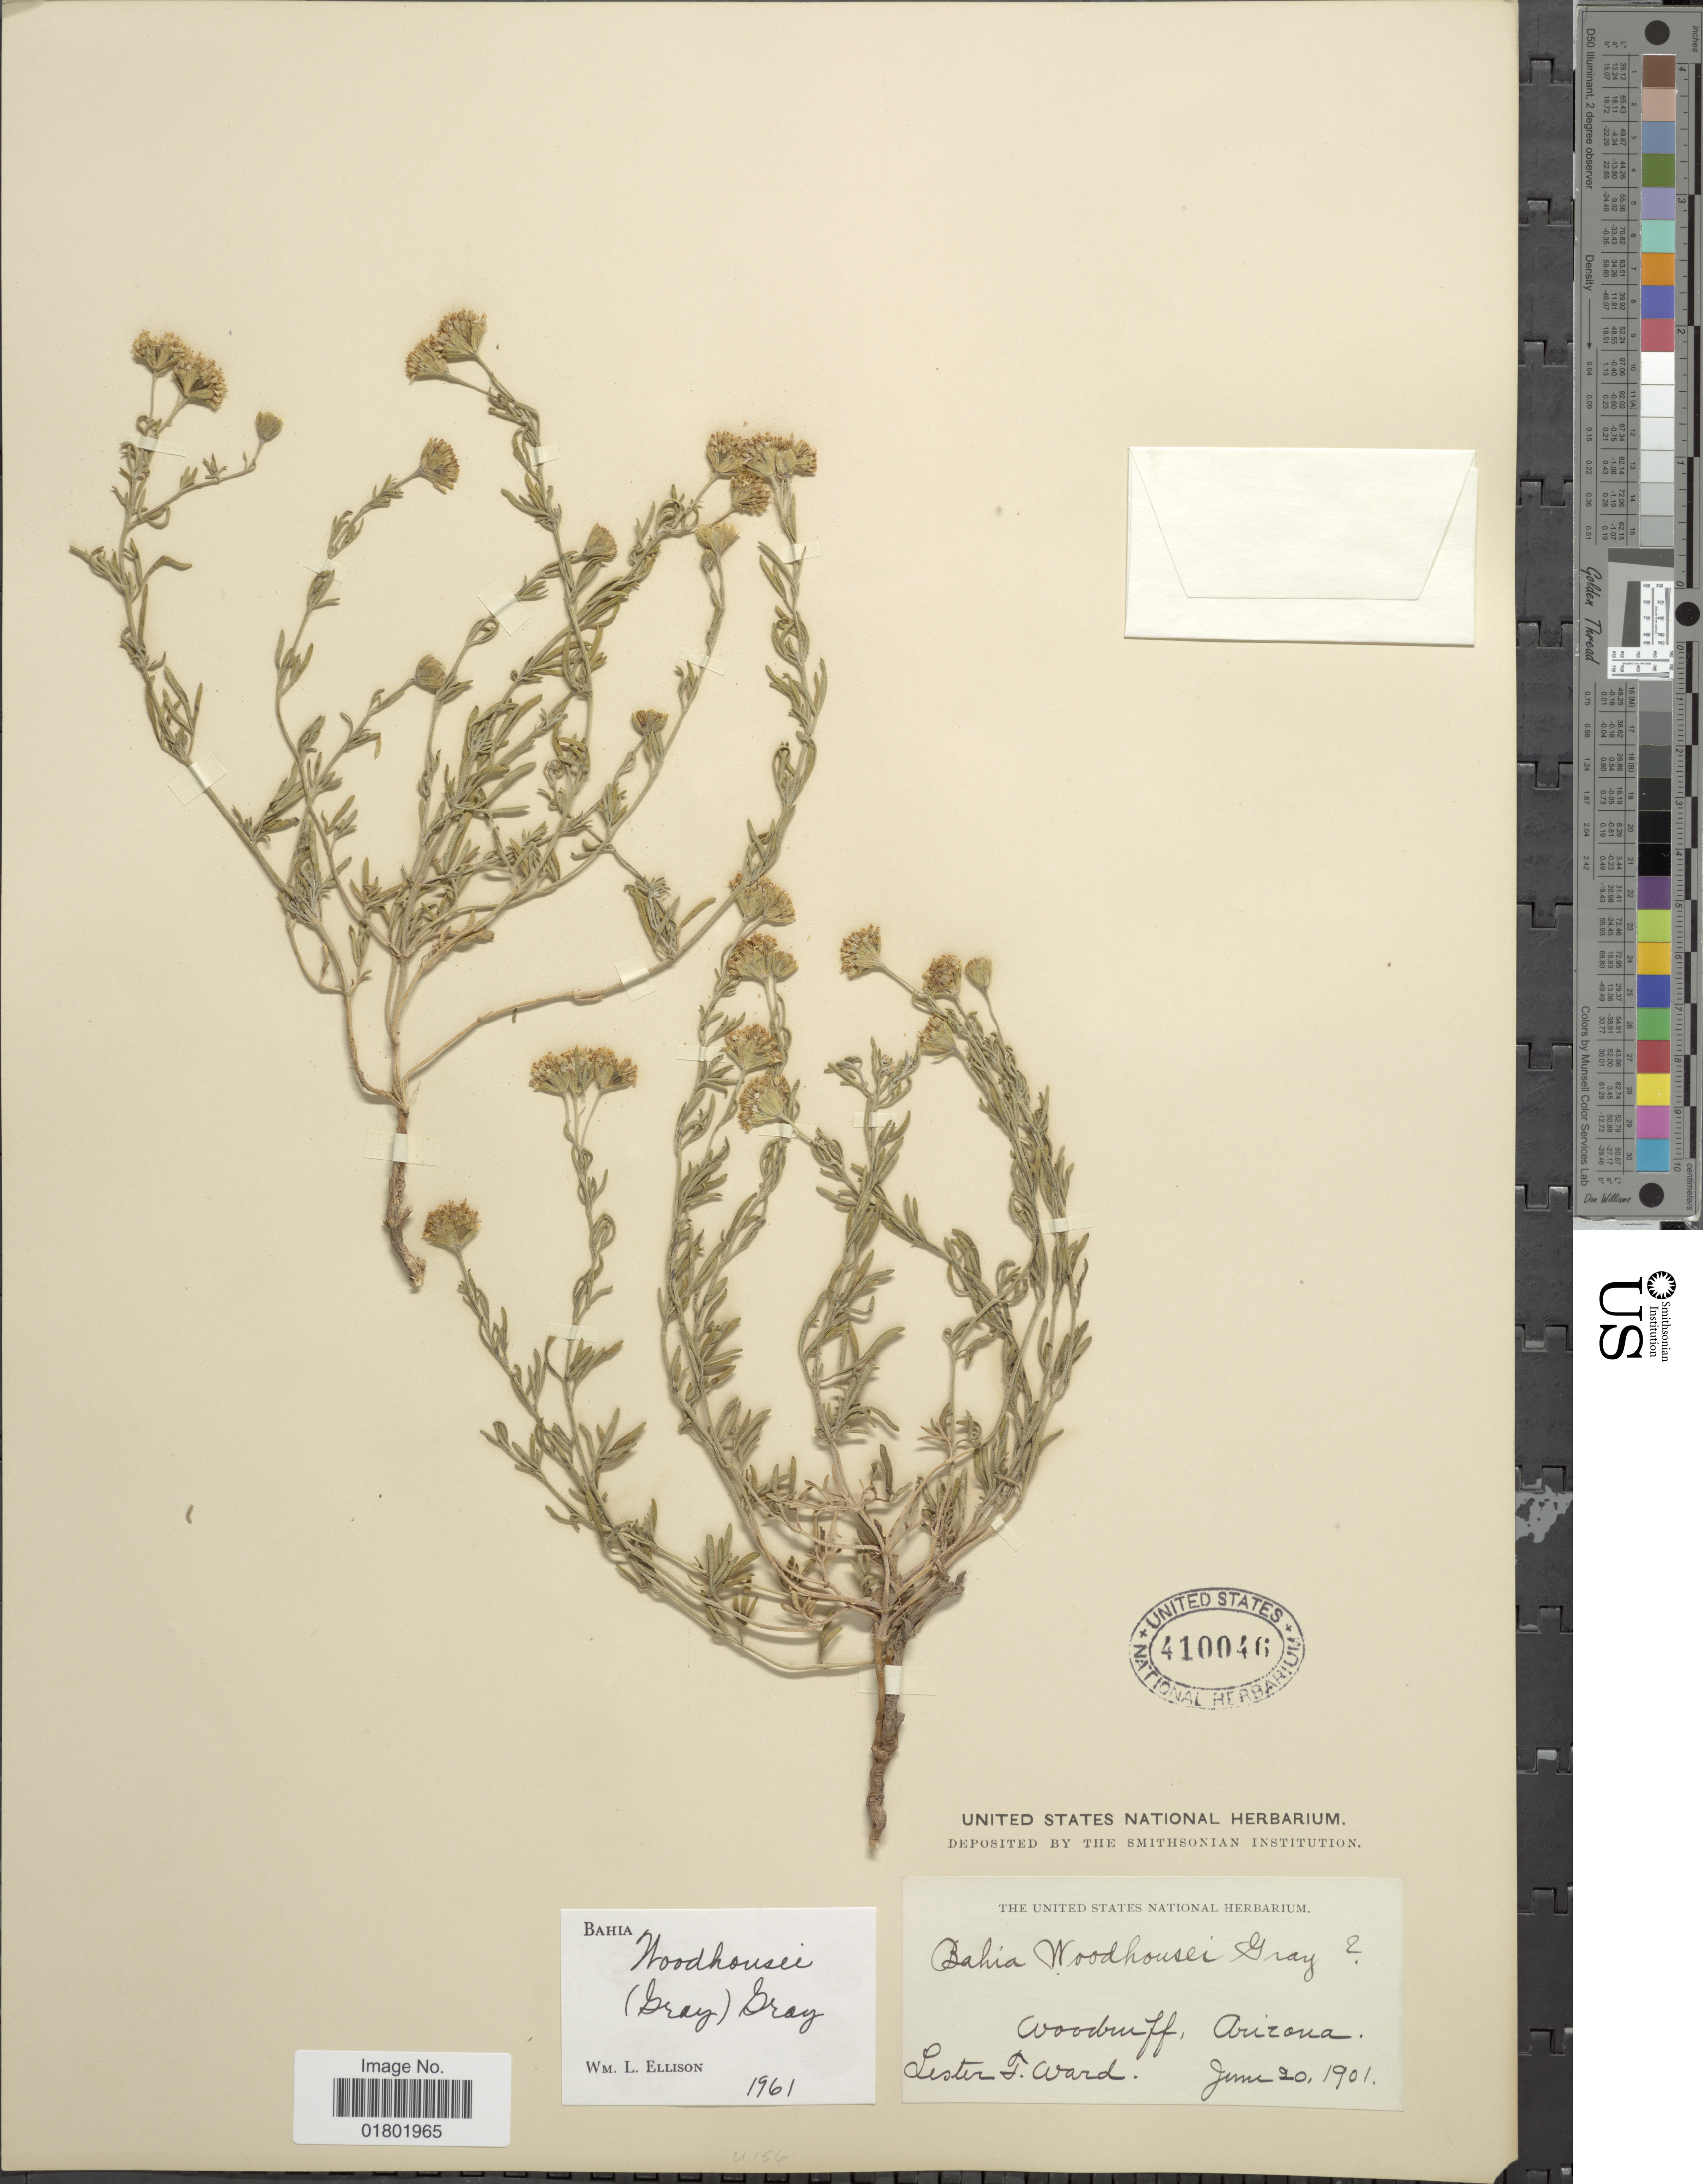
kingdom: Plantae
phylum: Tracheophyta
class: Magnoliopsida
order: Asterales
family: Asteraceae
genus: Bahia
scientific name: Bahia woodhousei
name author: A. Gray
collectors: L. F. Ward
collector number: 2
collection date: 1901-06-20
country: United States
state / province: Arizona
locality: Woodruff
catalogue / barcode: US 410046